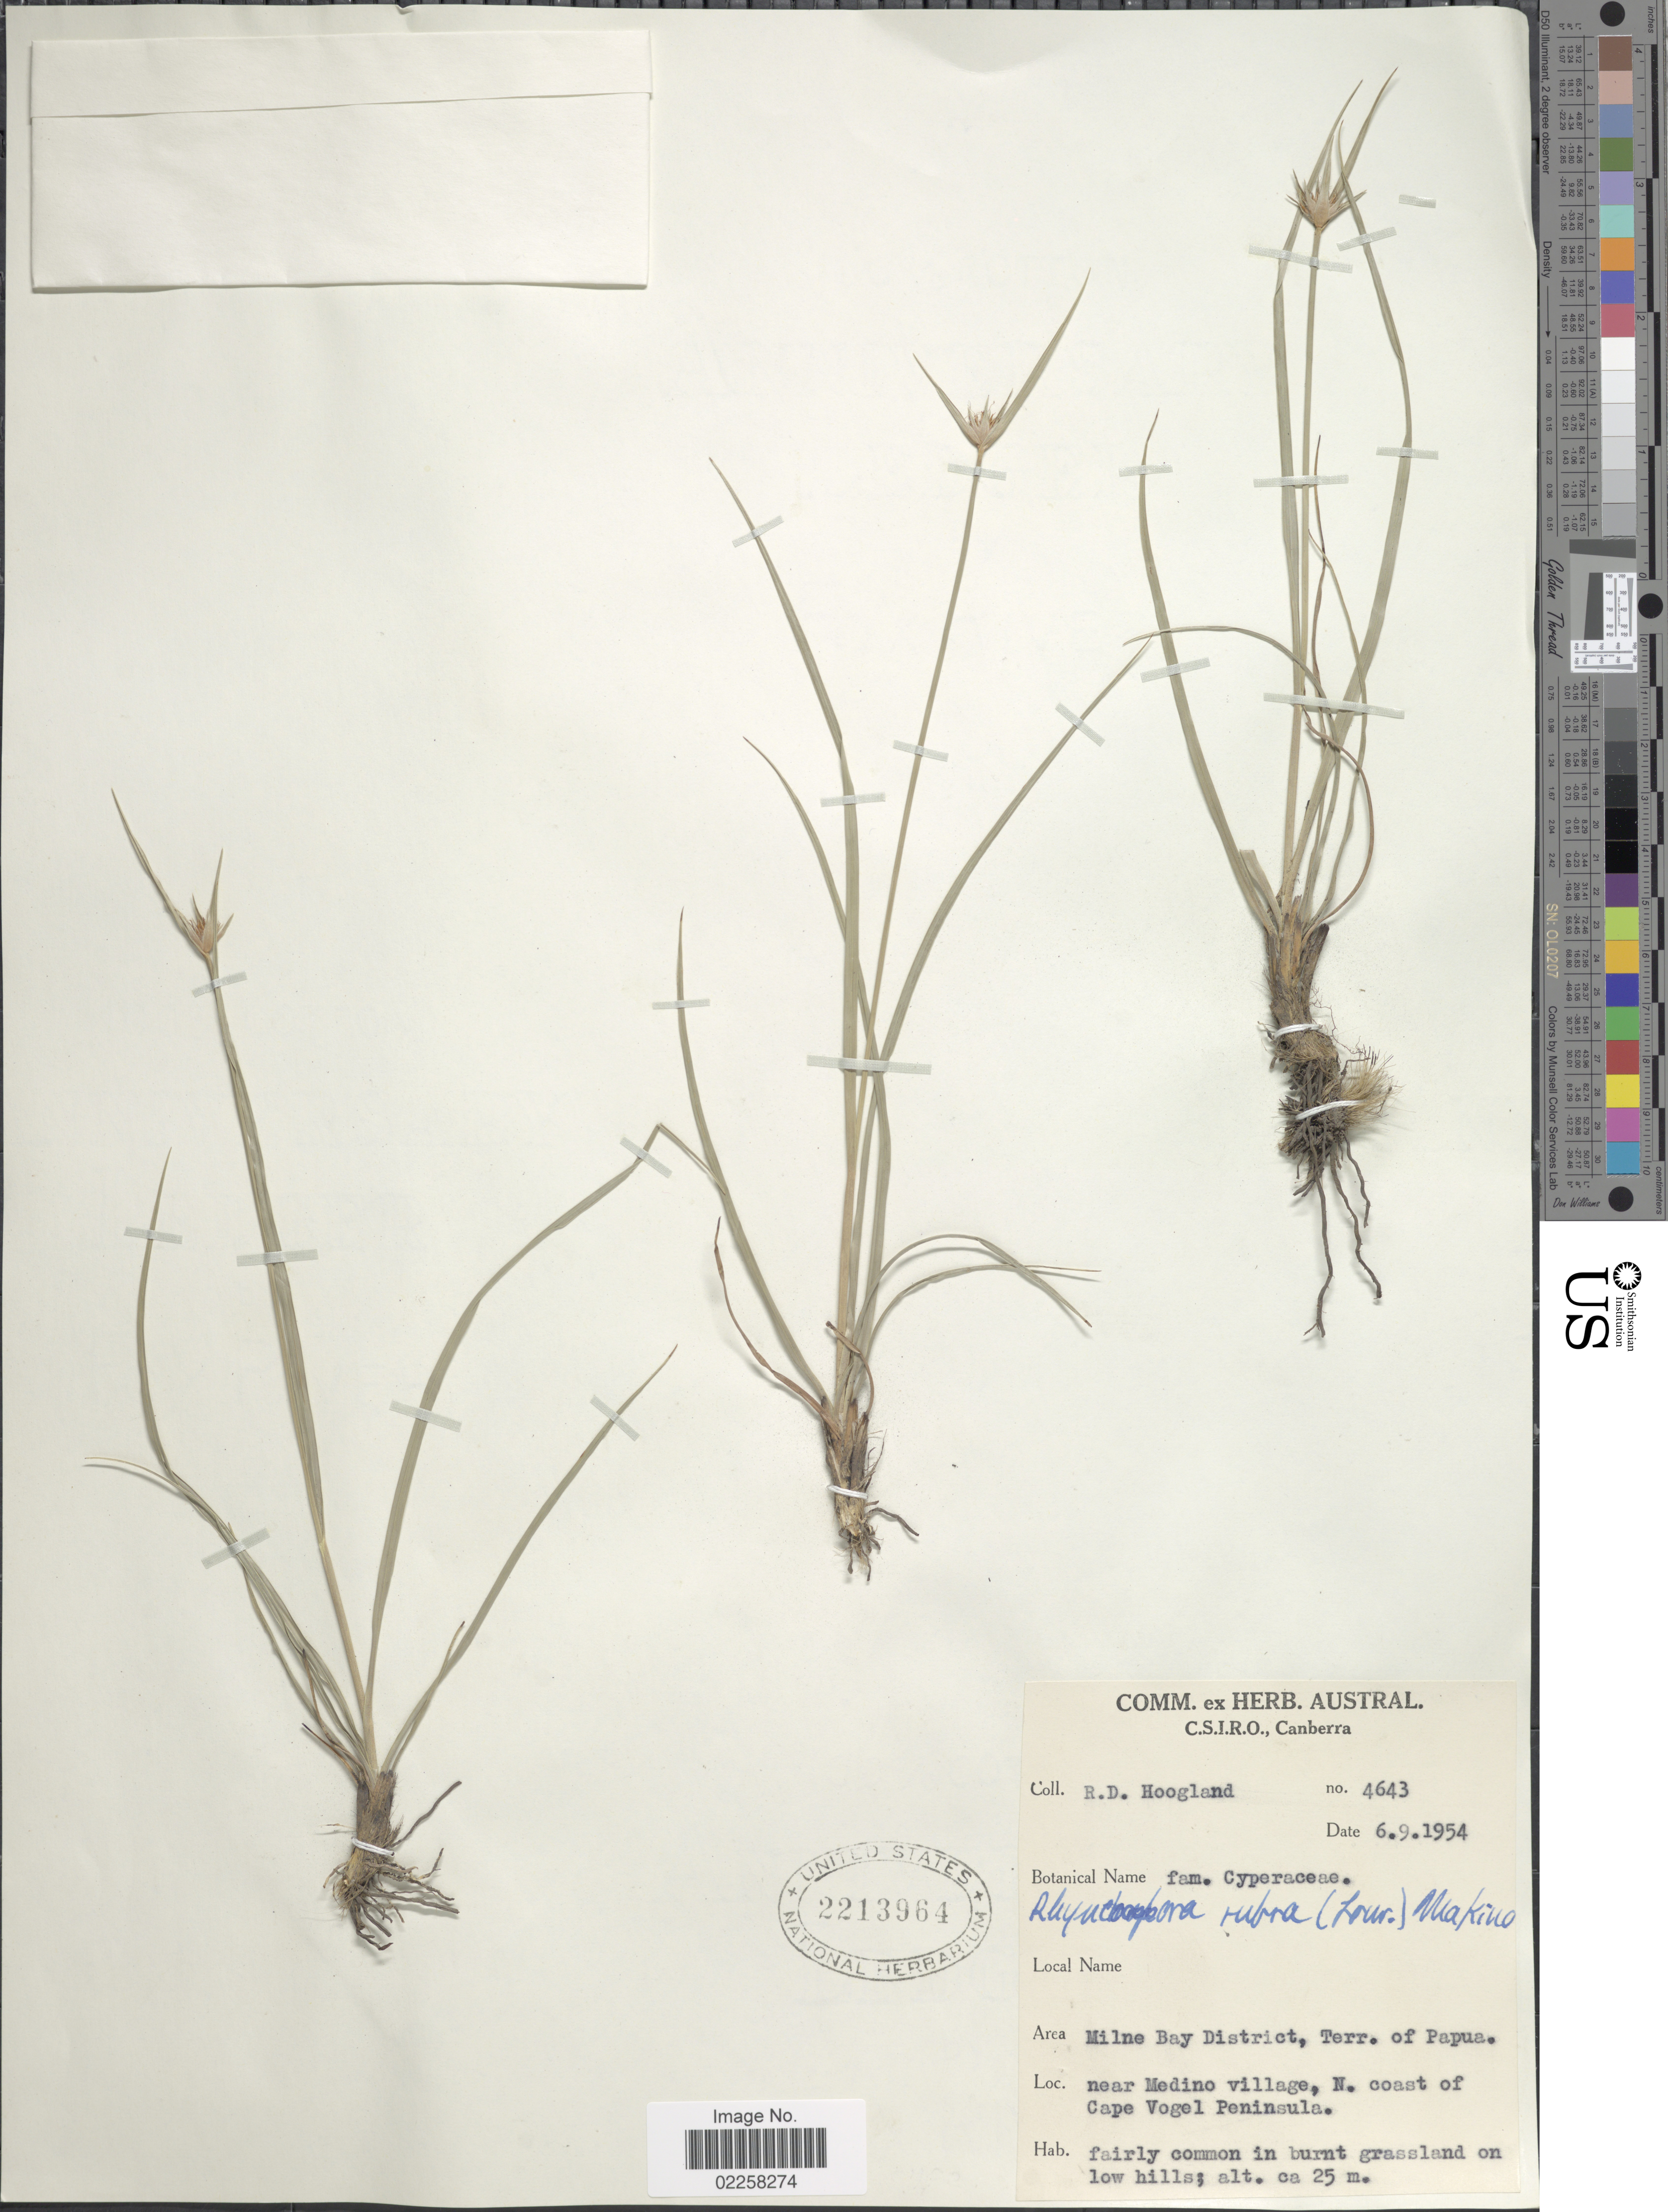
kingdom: Plantae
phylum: Tracheophyta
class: Liliopsida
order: Poales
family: Cyperaceae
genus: Rhynchospora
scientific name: Rhynchospora rubra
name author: (Lour.) Makino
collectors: R. D. Hoogland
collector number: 4643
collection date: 1954-09-06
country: Papua New Guinea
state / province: Milne Bay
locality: Milne Bay District, Terr. of Papua, near Medino village, N. Coast of Cape Vogel Peninsula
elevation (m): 25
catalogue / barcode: US 2213964